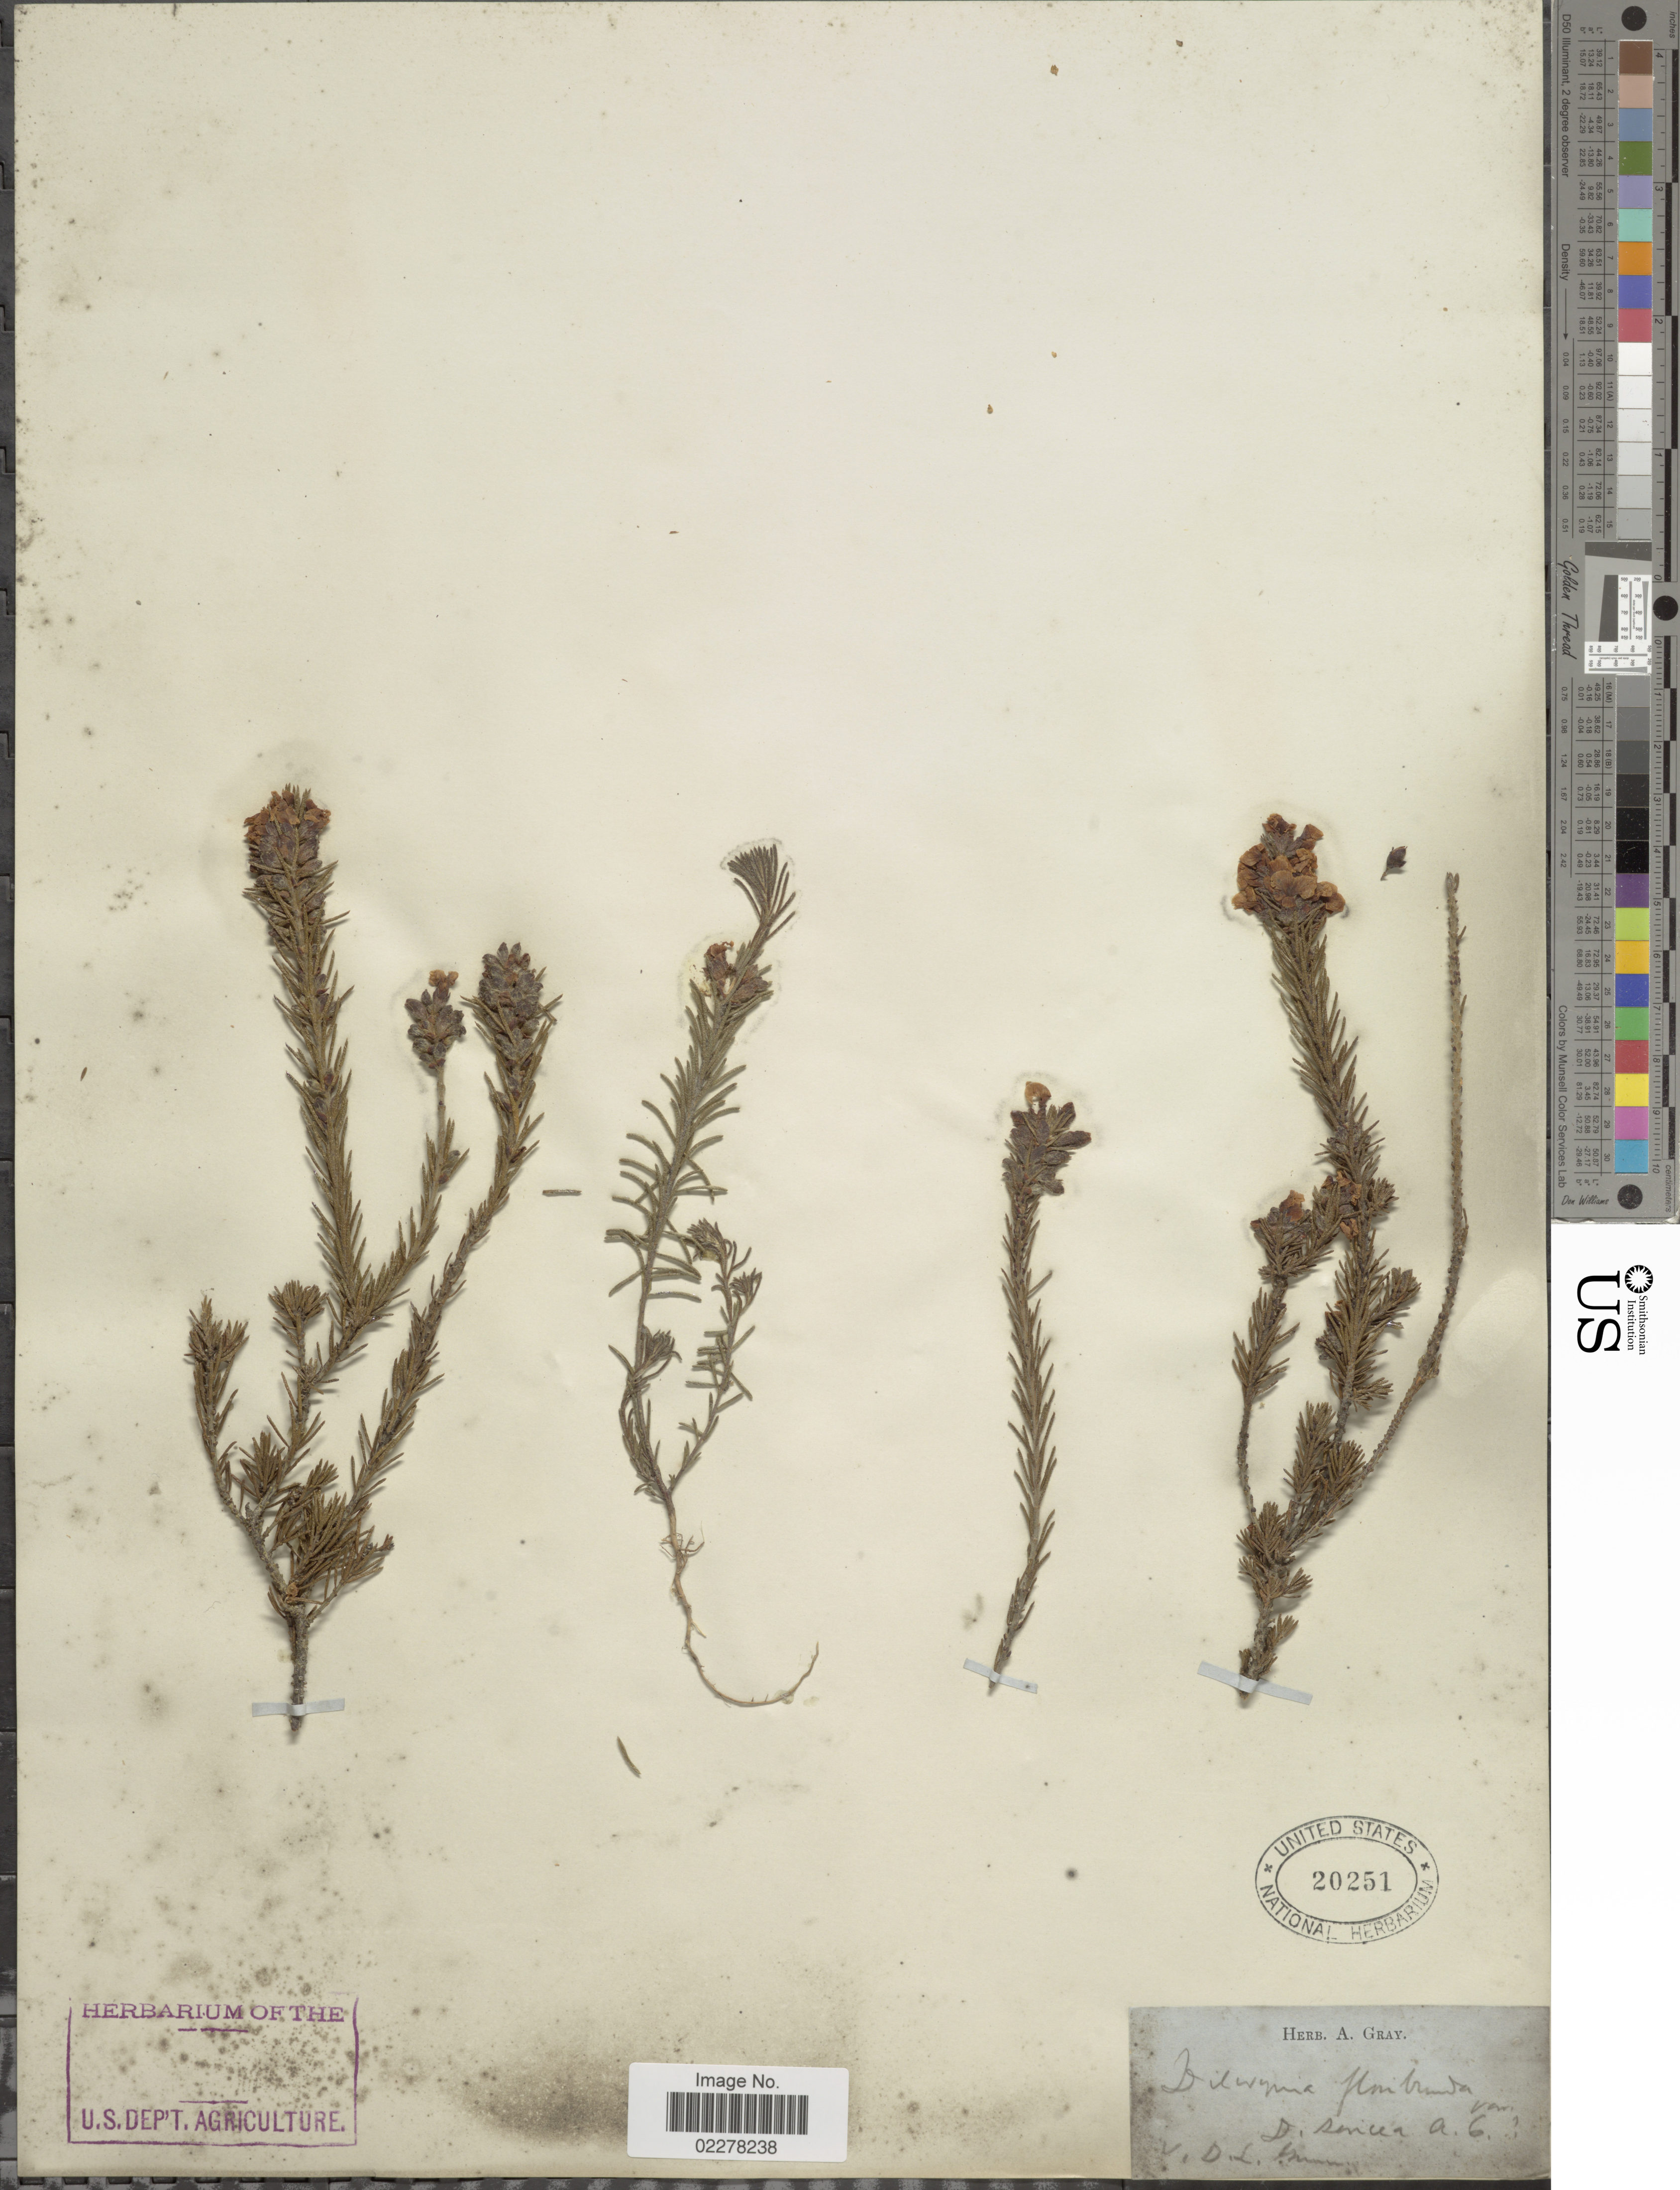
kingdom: Plantae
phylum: Tracheophyta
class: Magnoliopsida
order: Fabales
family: Fabaceae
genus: Dillwynia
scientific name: Dillwynia floribunda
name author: Sm.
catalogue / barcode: US 20251